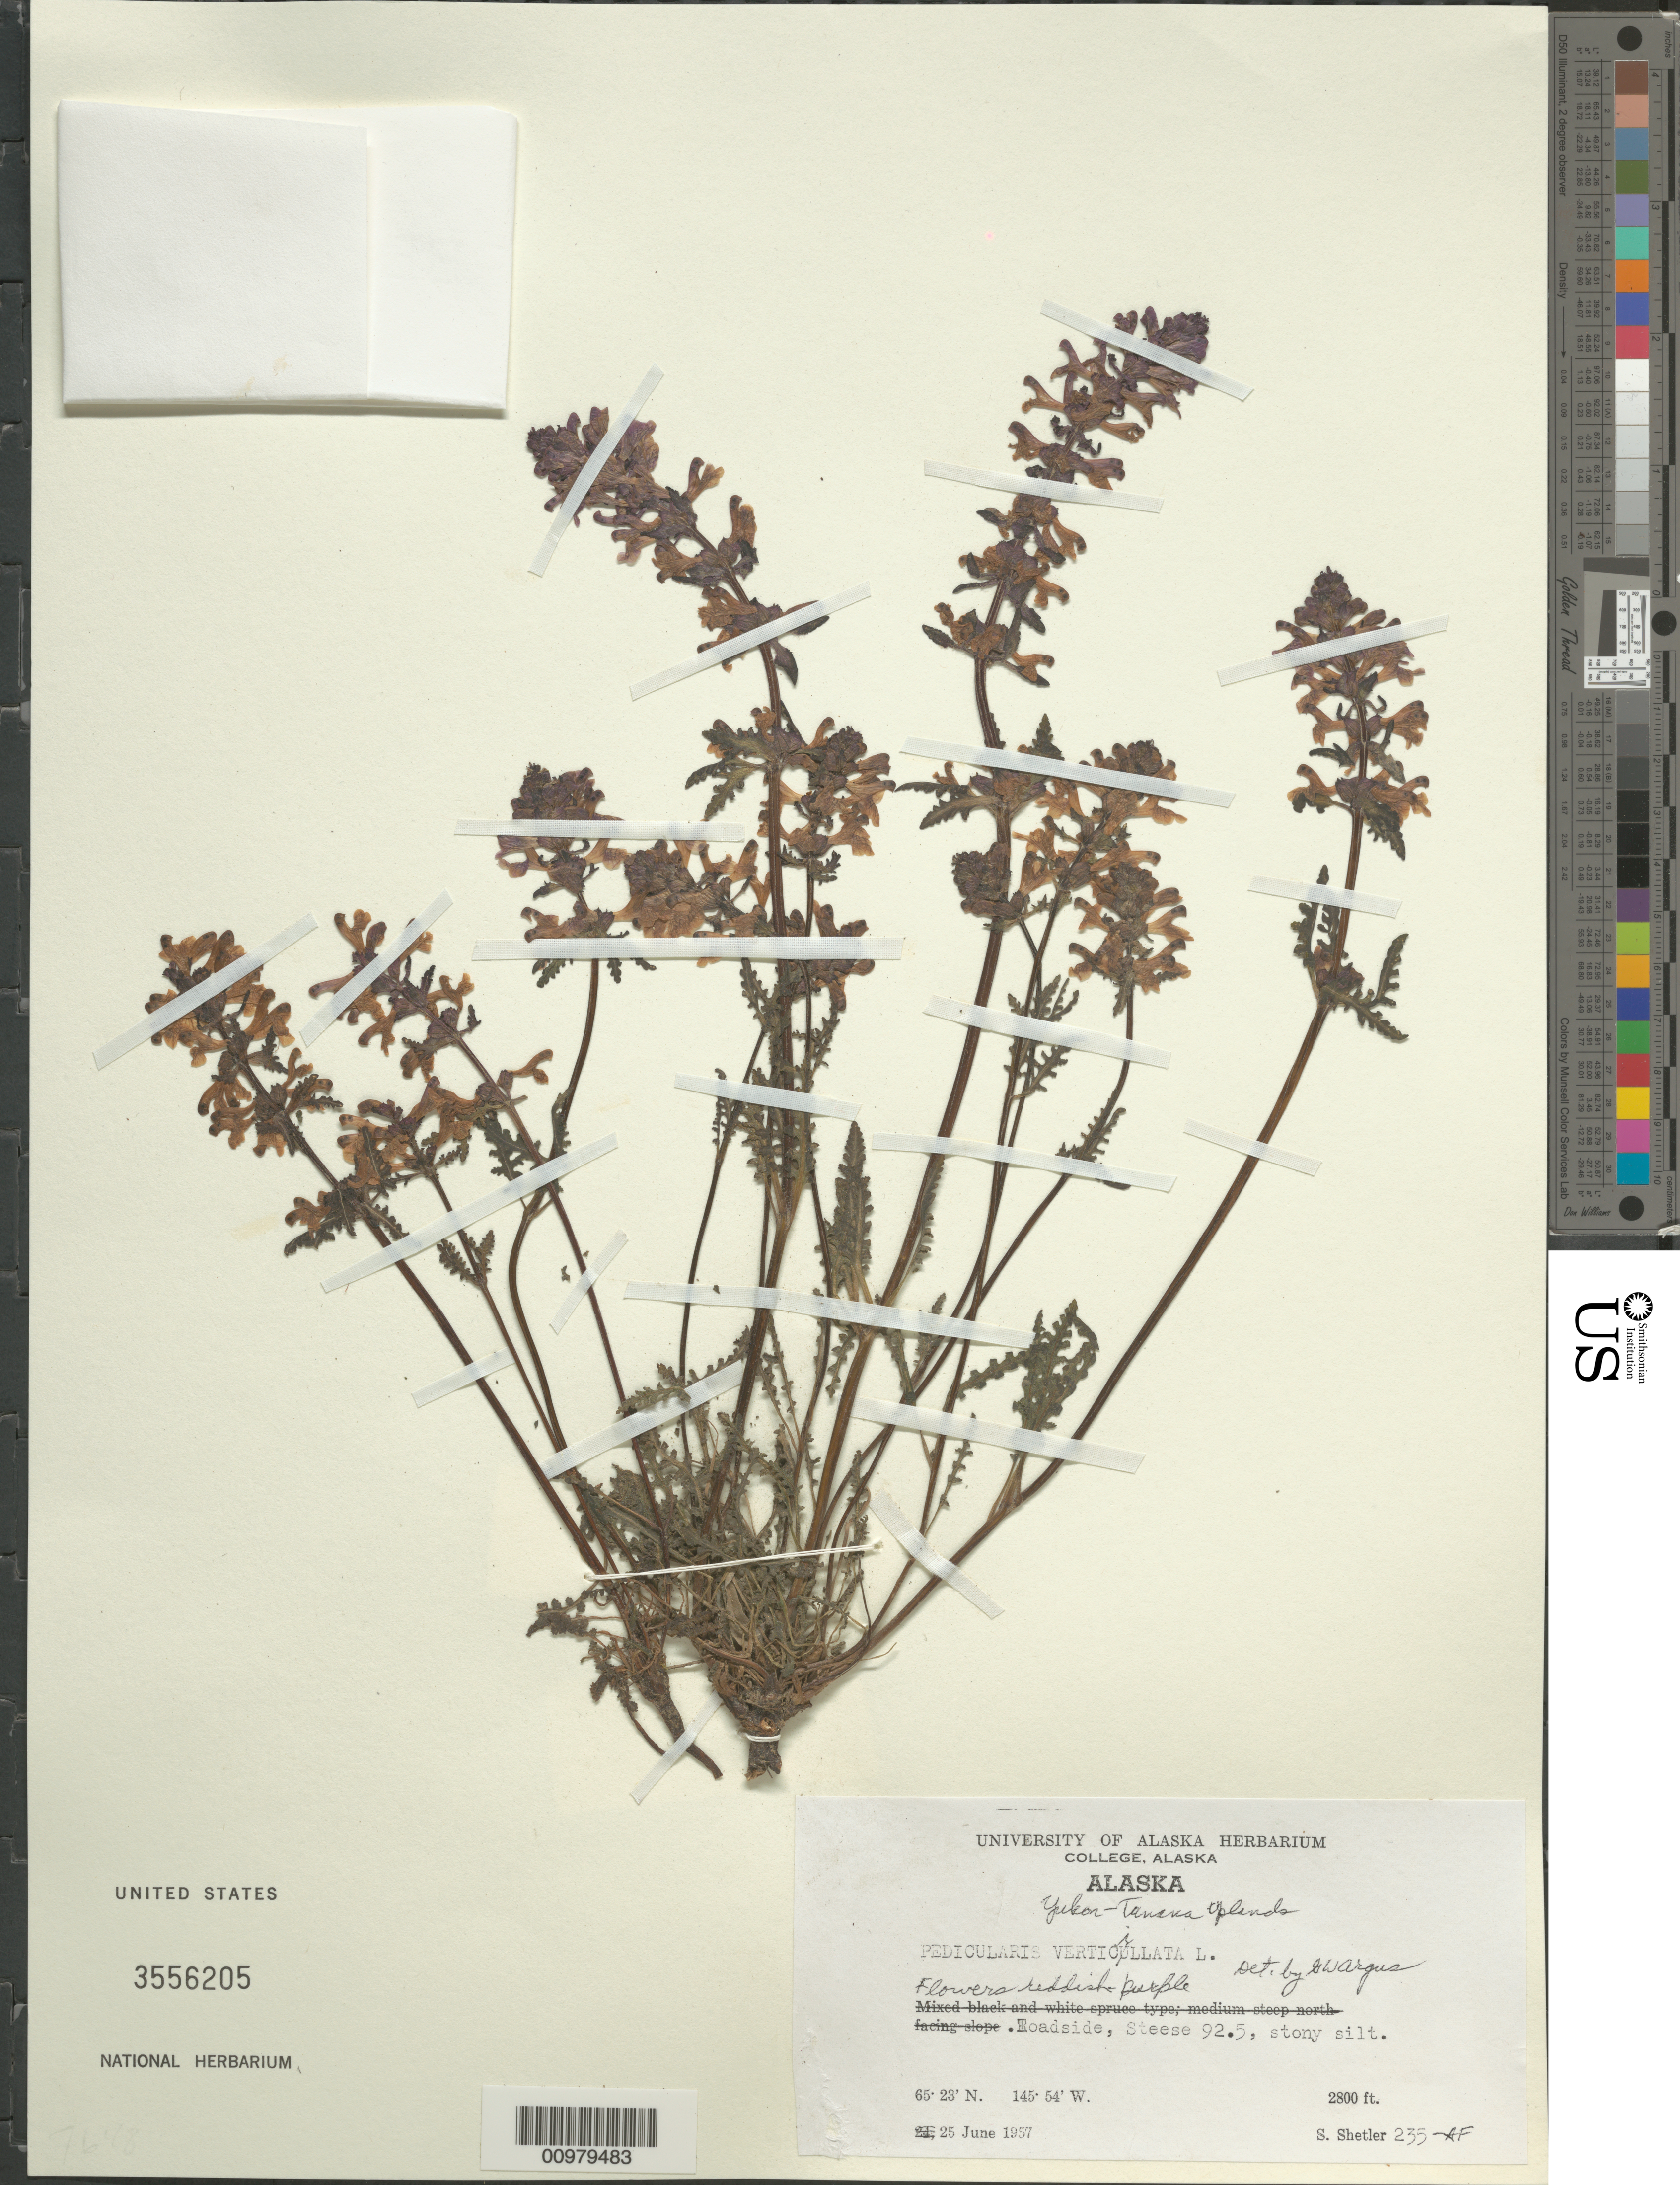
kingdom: Plantae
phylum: Tracheophyta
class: Magnoliopsida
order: Lamiales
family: Orobanchaceae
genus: Pedicularis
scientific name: Pedicularis verticillata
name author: L.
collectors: S. Shetler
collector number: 235-AF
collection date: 1957-06-25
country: United States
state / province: Alaska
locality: Yukon-Tanaka Uplands. Roadside, Steese 92.5, stony silt.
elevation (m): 853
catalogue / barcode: US 3556205